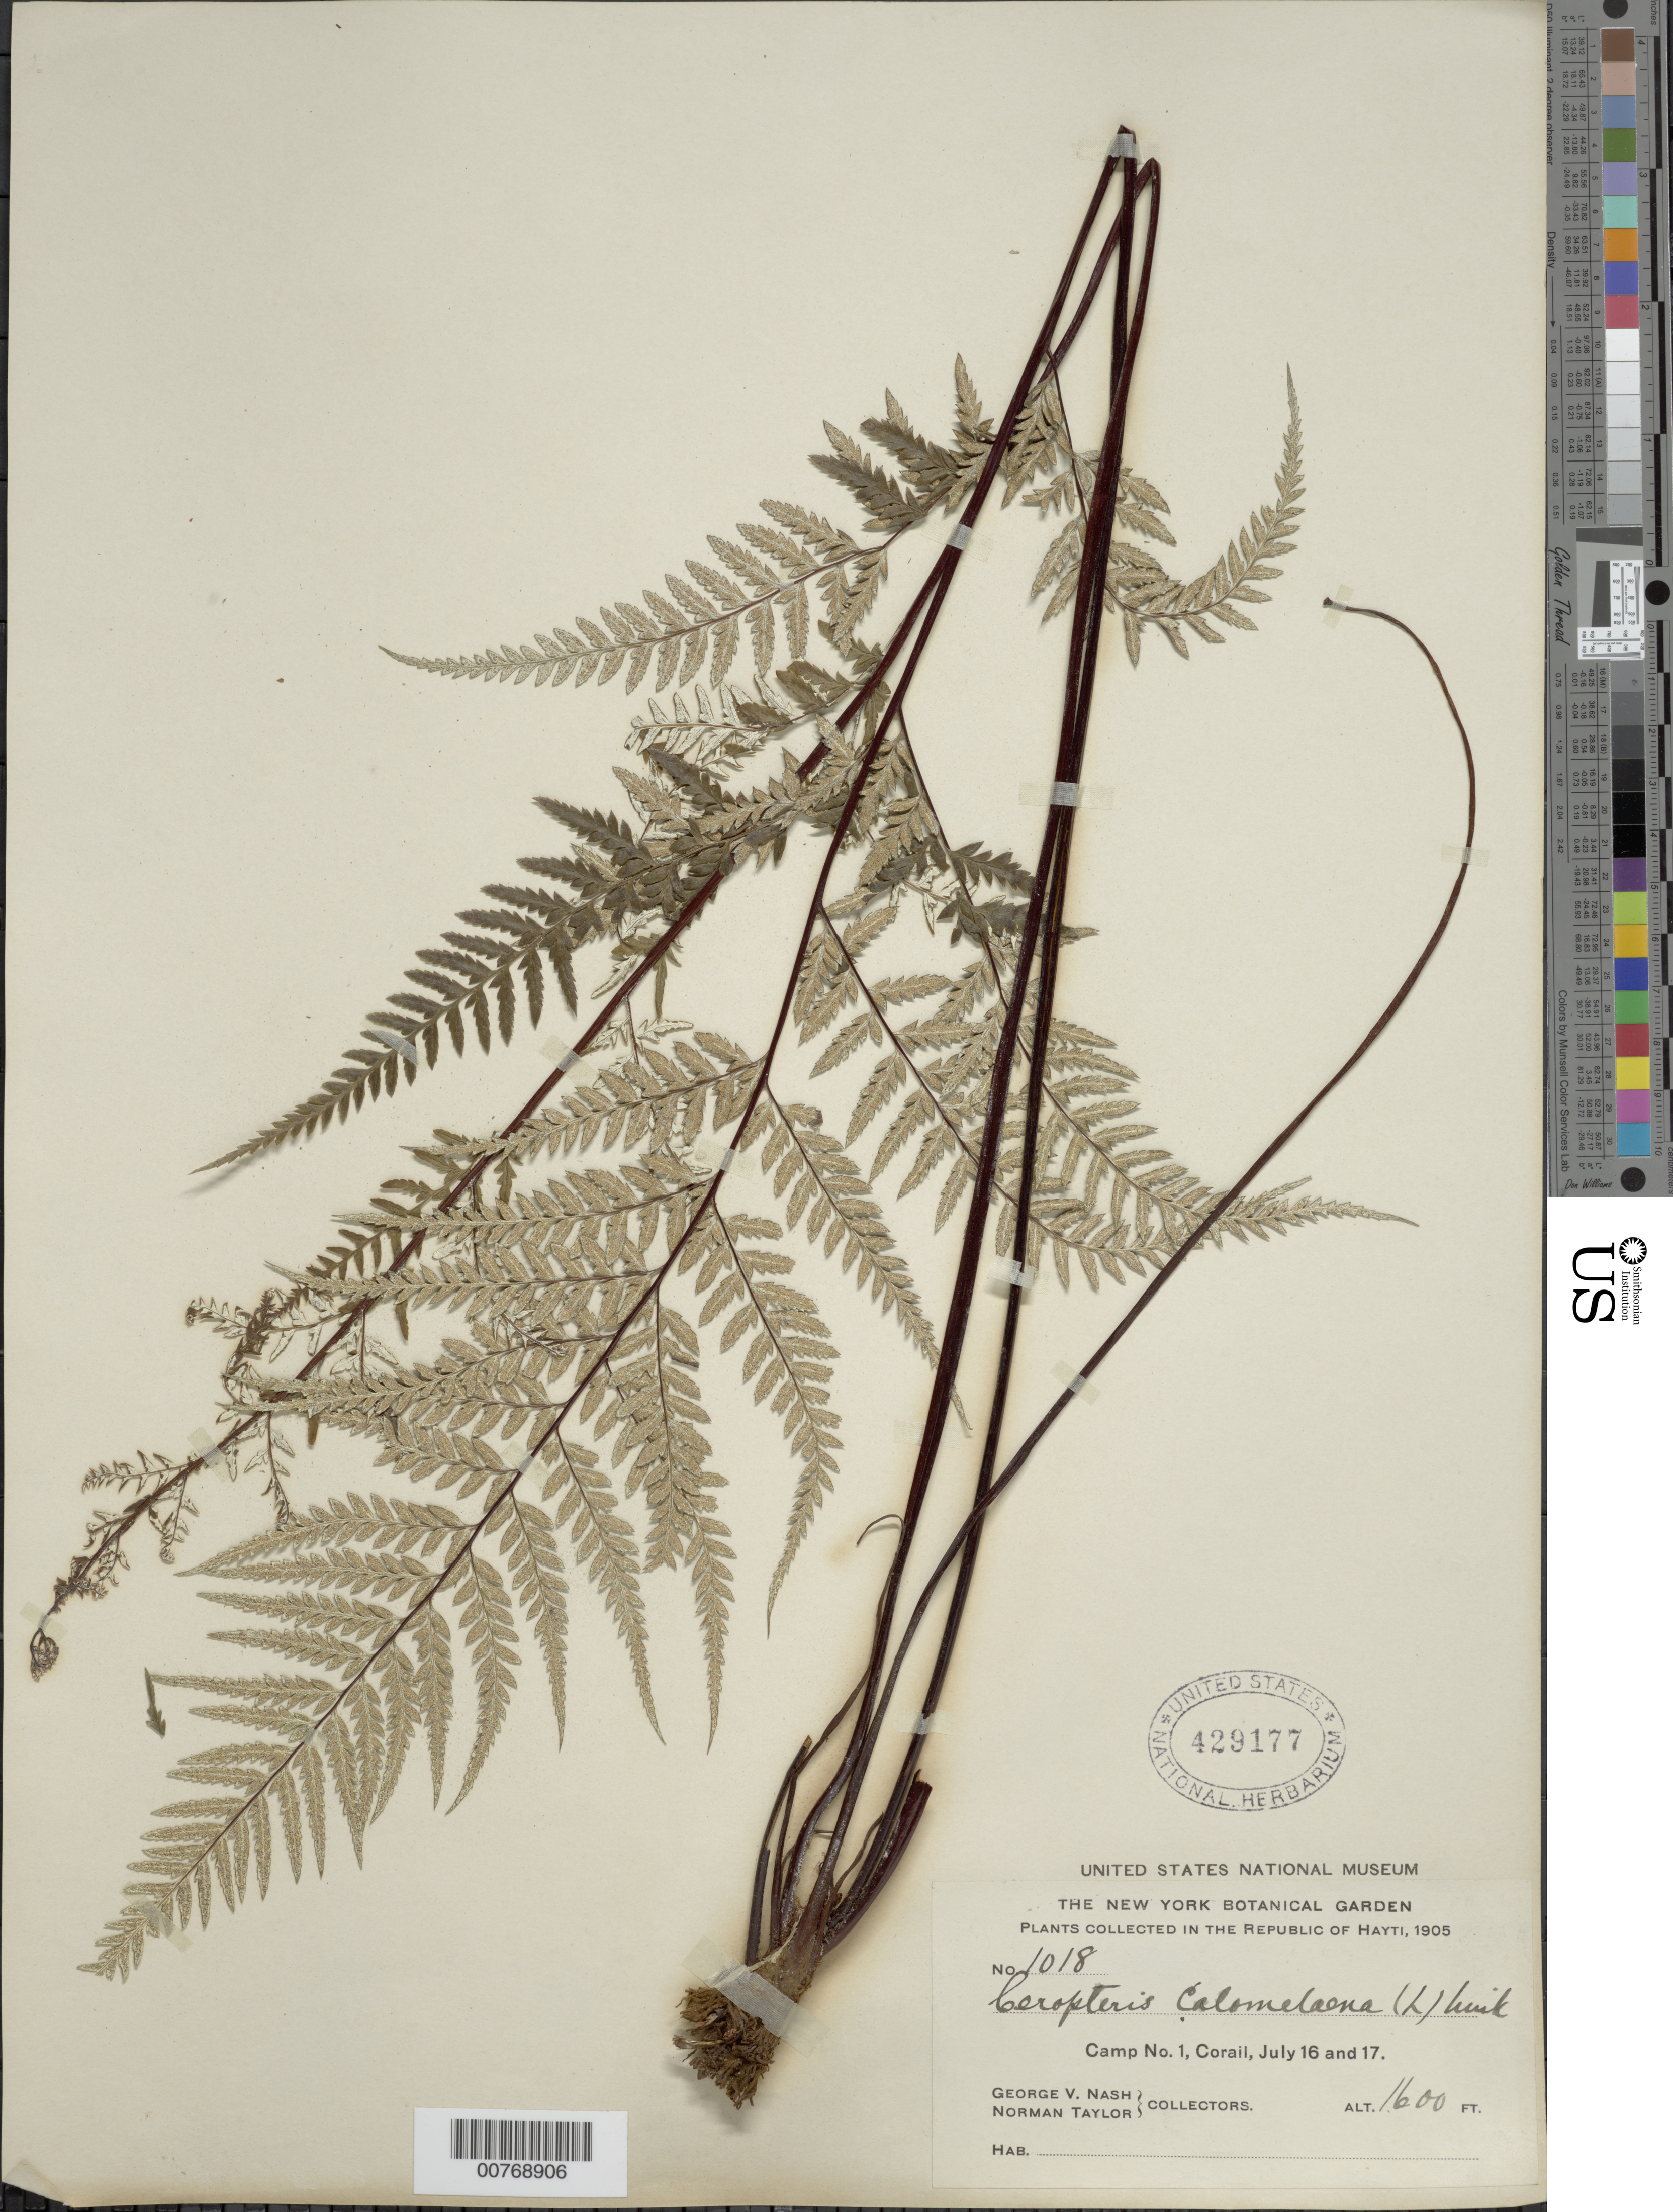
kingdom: Plantae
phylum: Tracheophyta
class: Polypodiopsida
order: Polypodiales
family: Pteridaceae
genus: Pityrogramma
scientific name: Pityrogramma calomelanos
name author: (L.) Link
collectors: G. V. Nash & N. Taylor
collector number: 1018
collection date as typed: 16 Jul 1905 to 17 Jul 1905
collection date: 1905-07-16/1905-07-17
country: Haiti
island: Hispaniola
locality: Camp No. 1, Corail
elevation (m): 1600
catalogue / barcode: US 429177